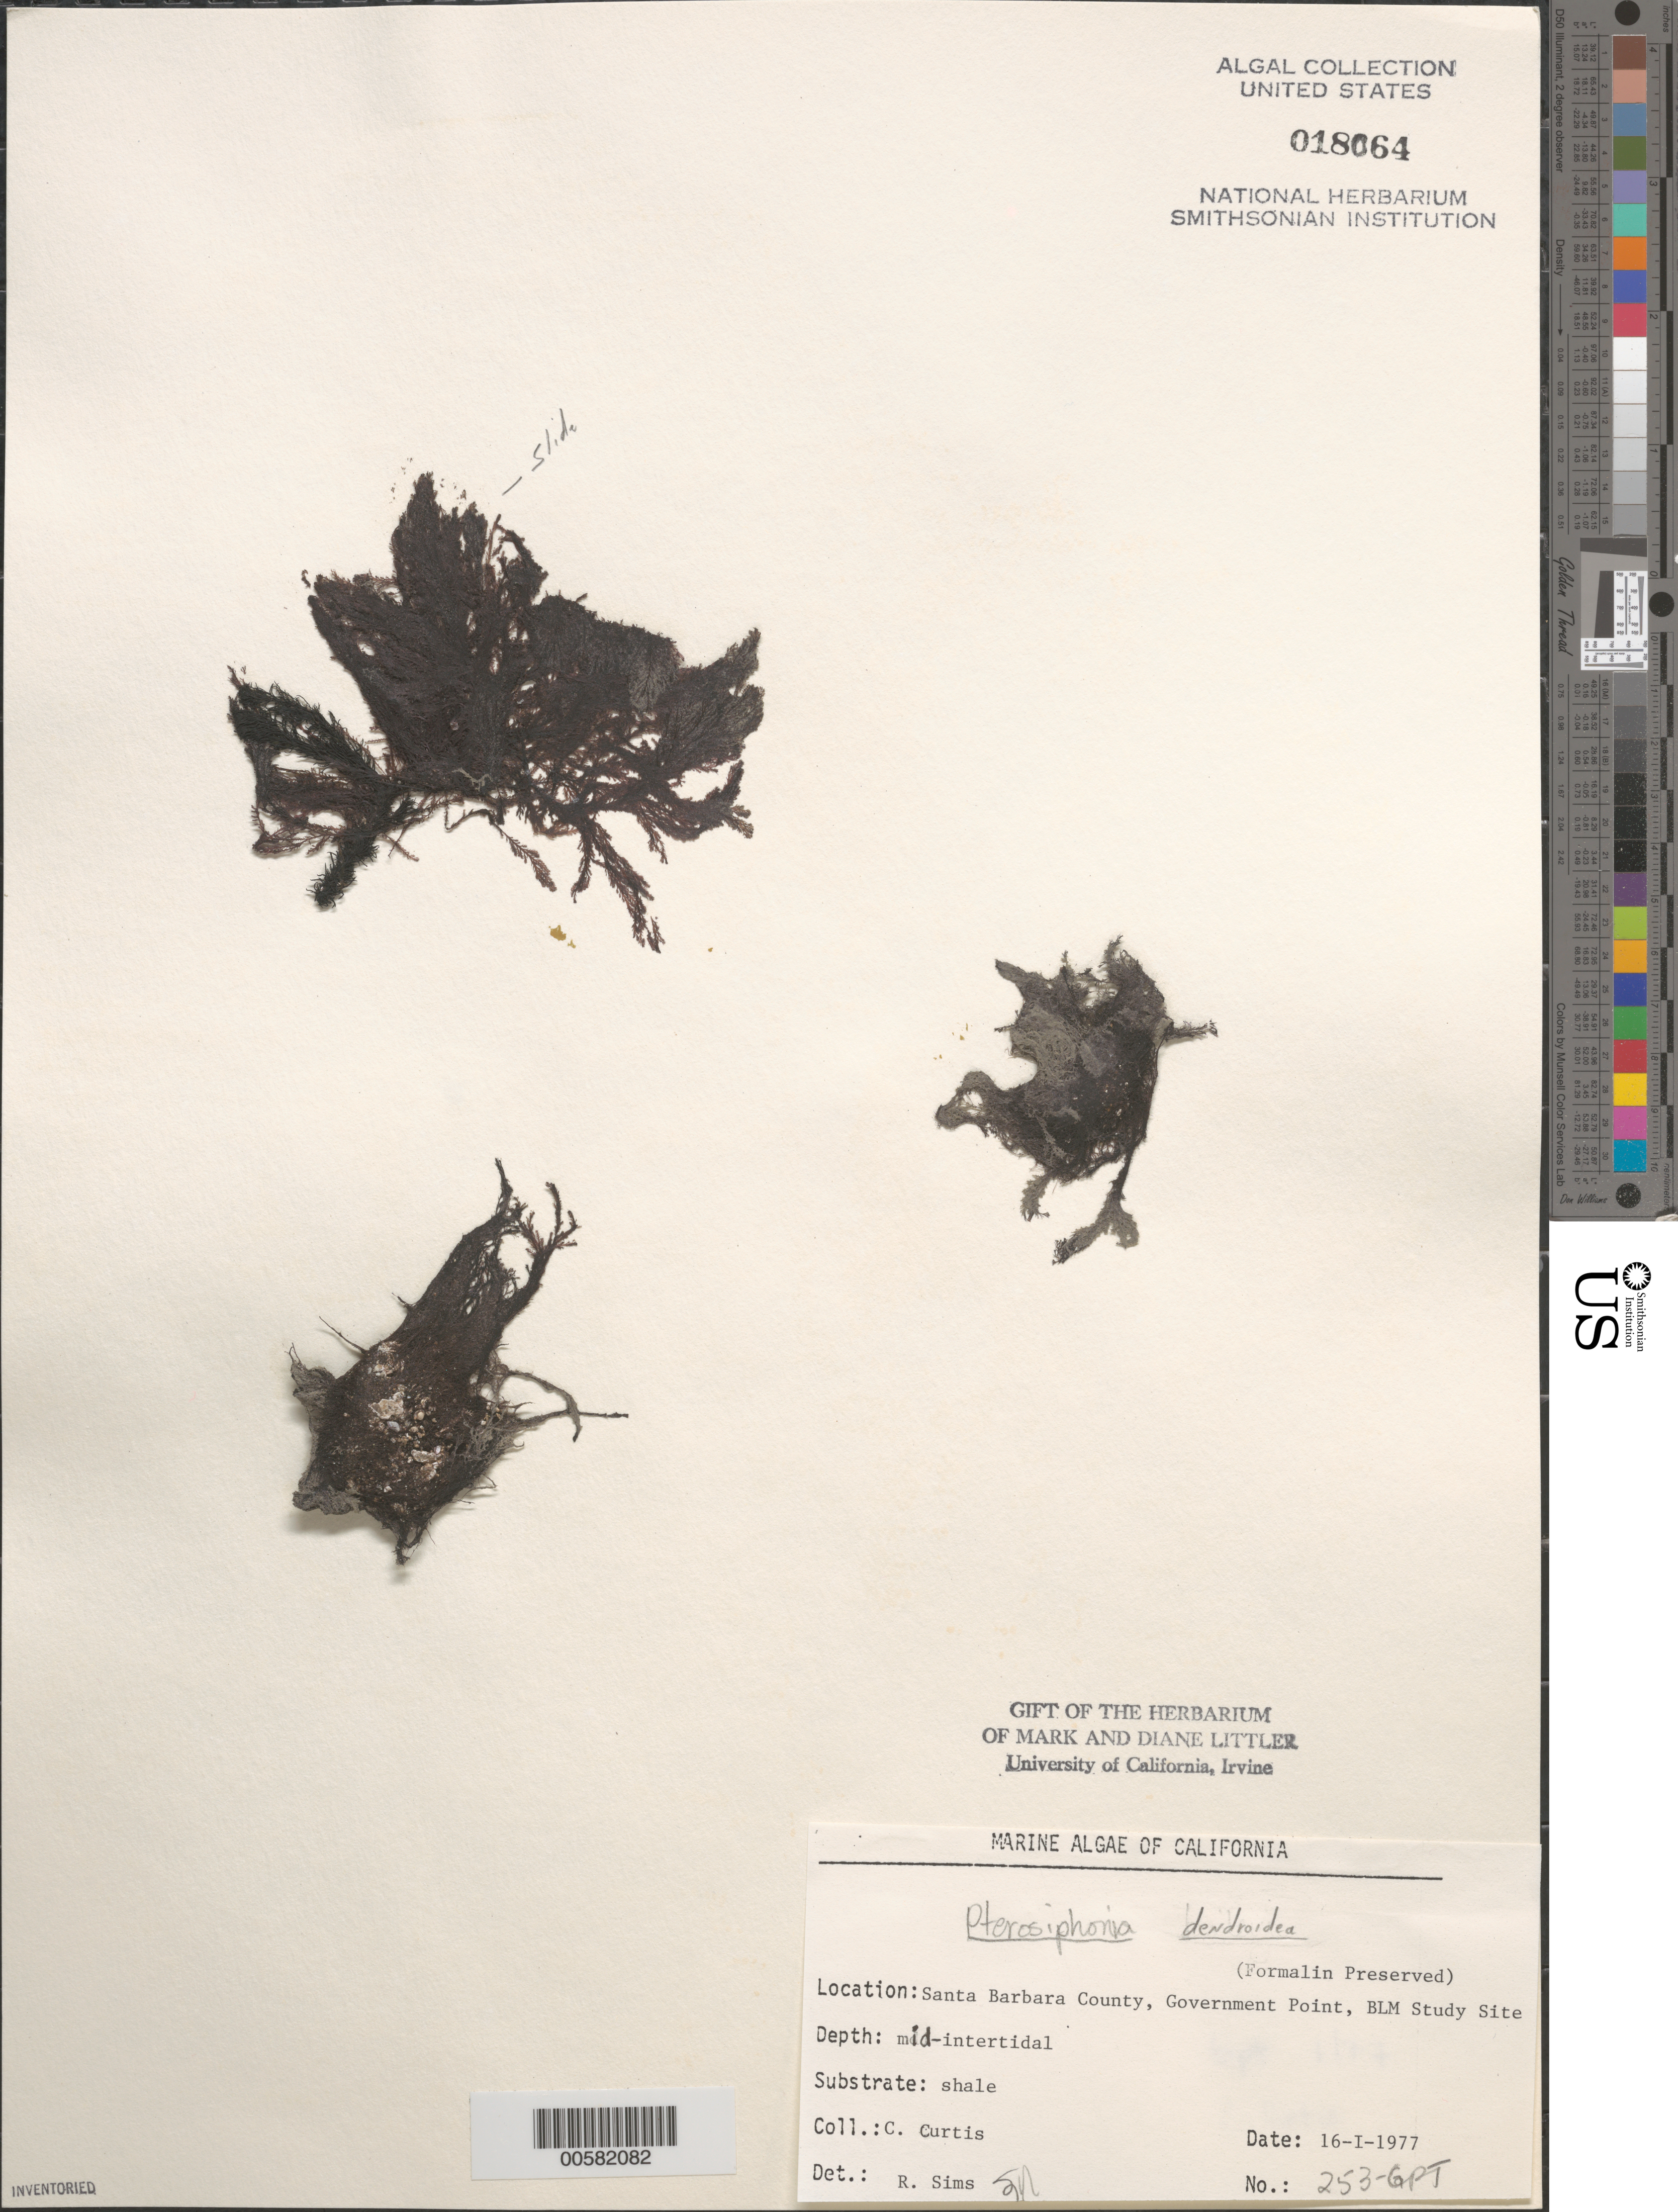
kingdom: Plantae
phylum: Rhodophyta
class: Florideophyceae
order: Ceramiales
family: Rhodomelaceae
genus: Symphyocladiella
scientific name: Symphyocladiella dendroidea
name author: (Montagne) Bustamante et al.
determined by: Algae name updating Project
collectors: C. Curtis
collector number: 253-gpt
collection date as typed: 16 Jan 1977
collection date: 1977-01-16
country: United States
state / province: California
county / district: Santa Barbara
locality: Government Point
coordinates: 34 26'31"N, 120 24'06"W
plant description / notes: BLM-SOCALBIGHT Rocky Intertidal Survey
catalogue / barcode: US 18064